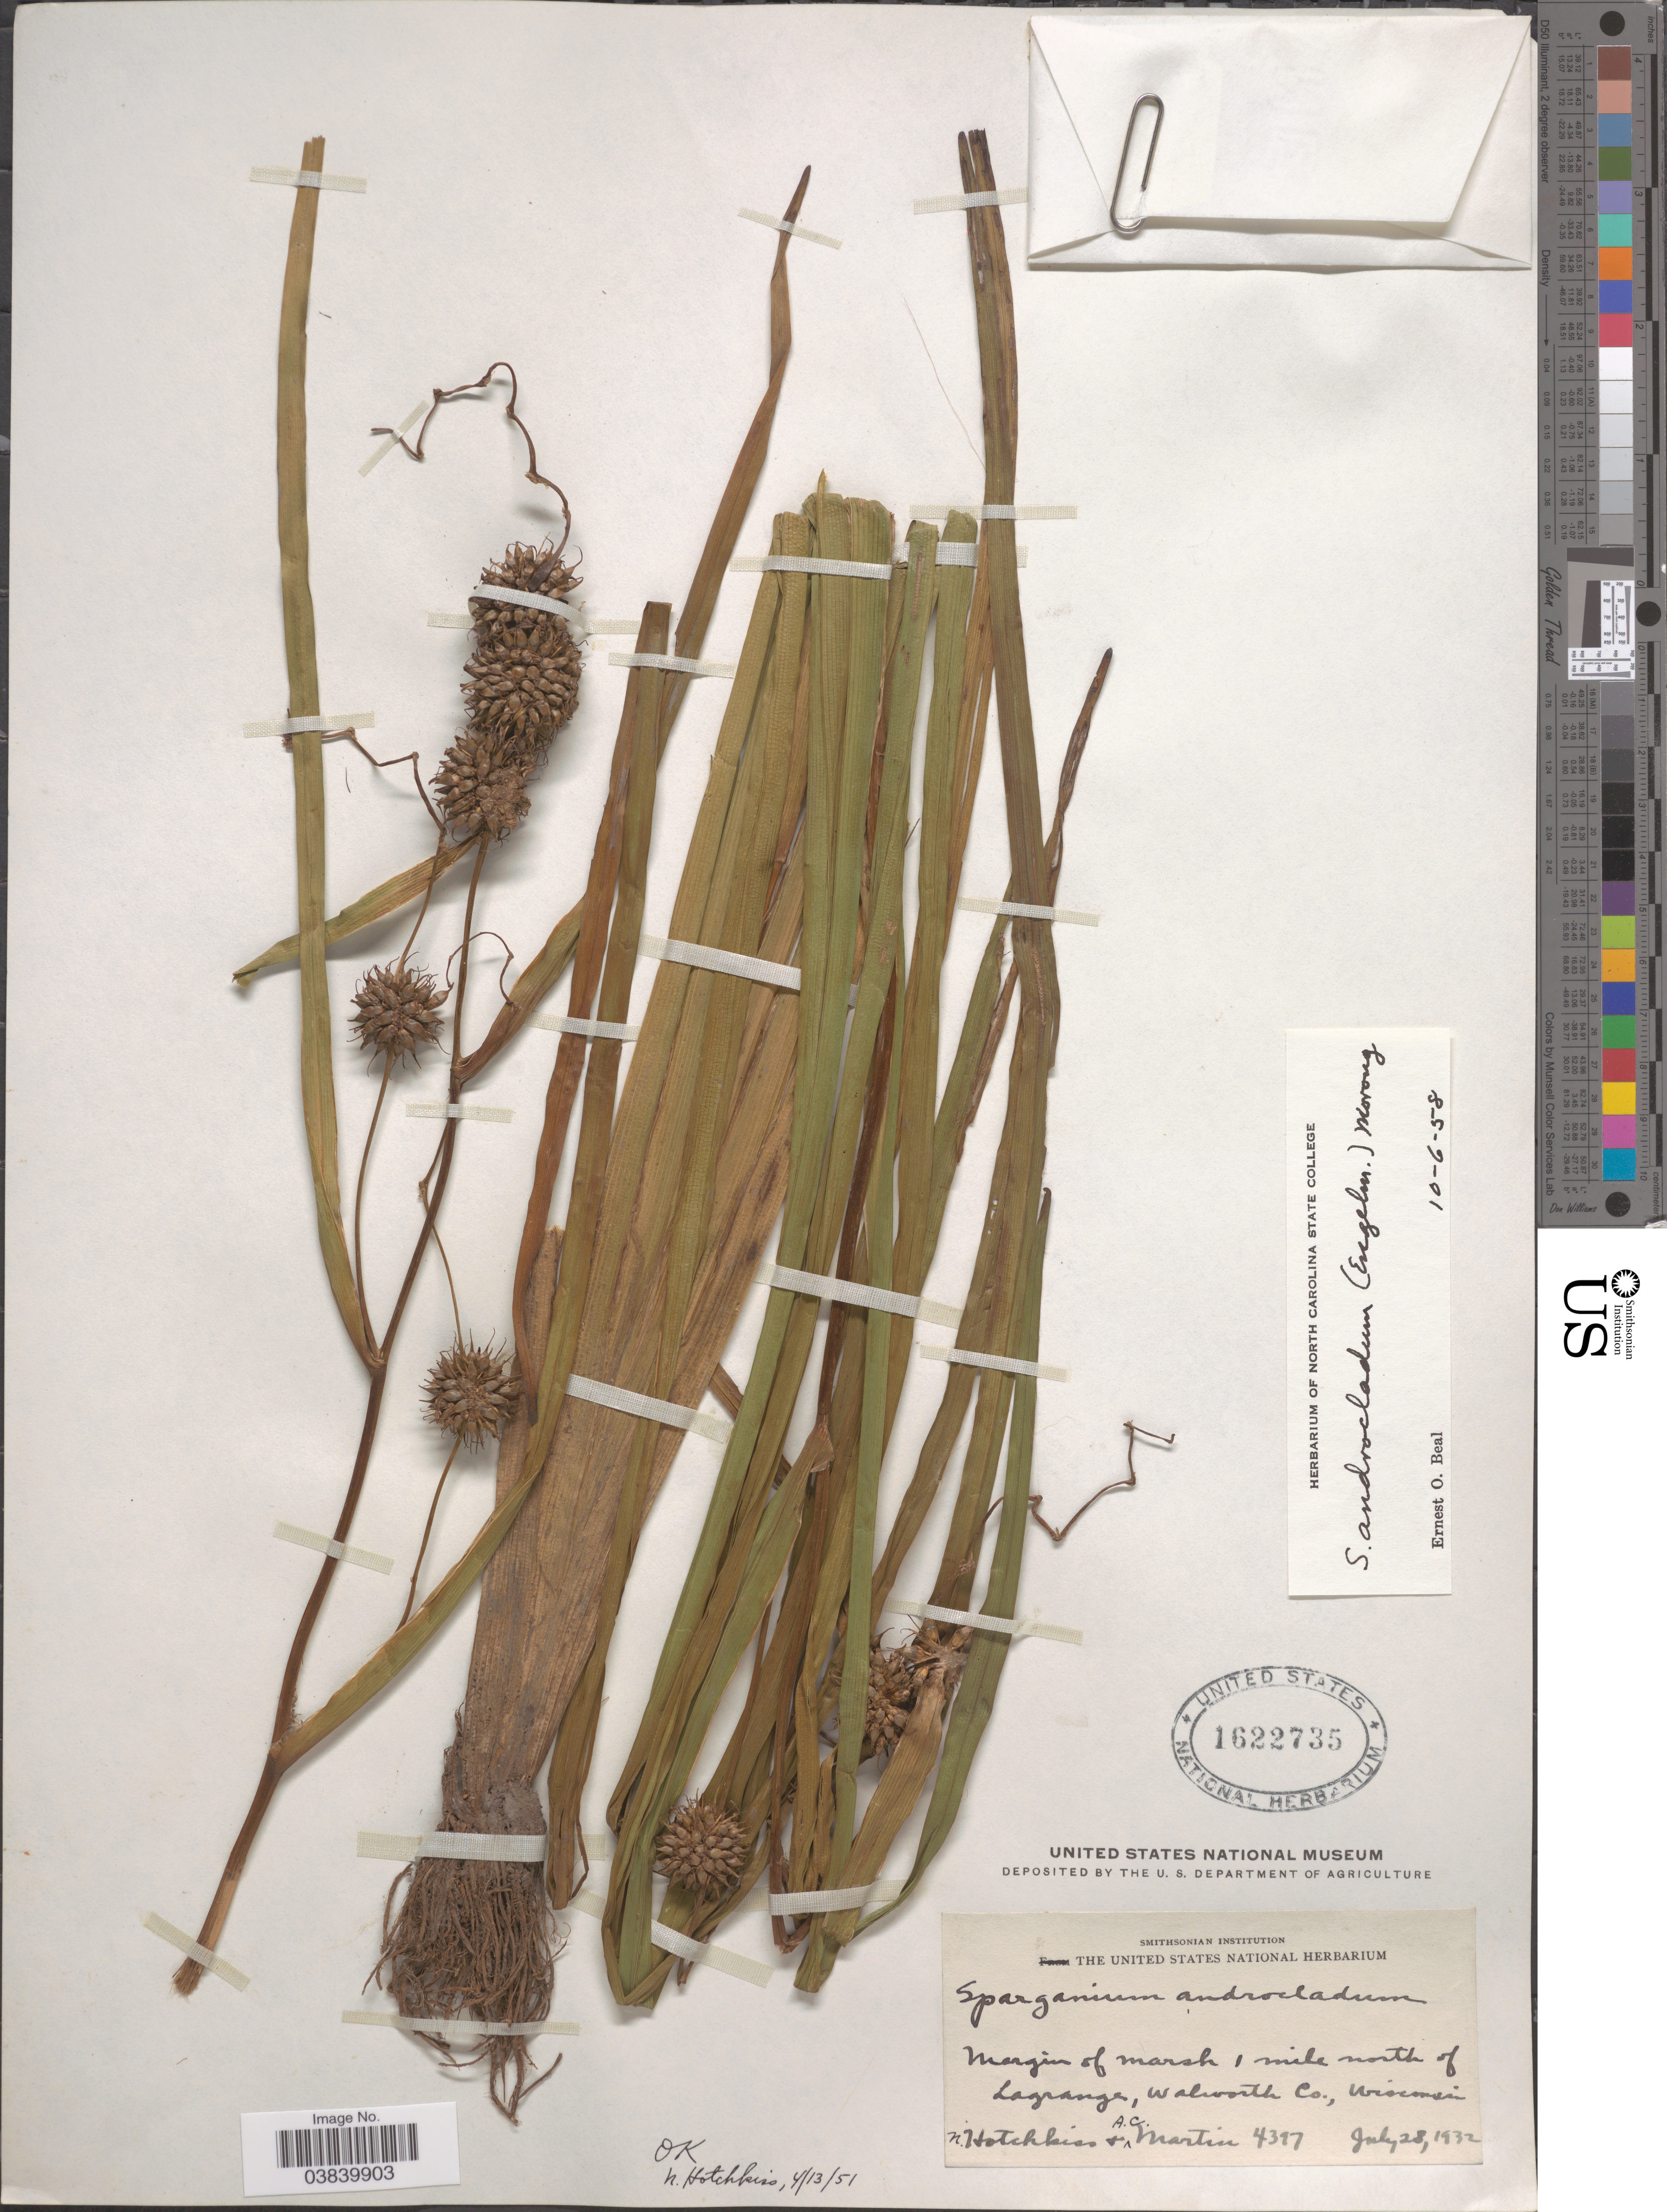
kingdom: Plantae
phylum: Tracheophyta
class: Liliopsida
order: Poales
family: Typhaceae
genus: Sparganium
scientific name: Sparganium androcladum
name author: Morong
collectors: N. Hotchkiss & A. C. Martin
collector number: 4397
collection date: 1932-07-28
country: United States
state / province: Wisconsin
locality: Margin of marsh 1 mile north of Lagrange, Walworth Co.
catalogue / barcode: US 1622735